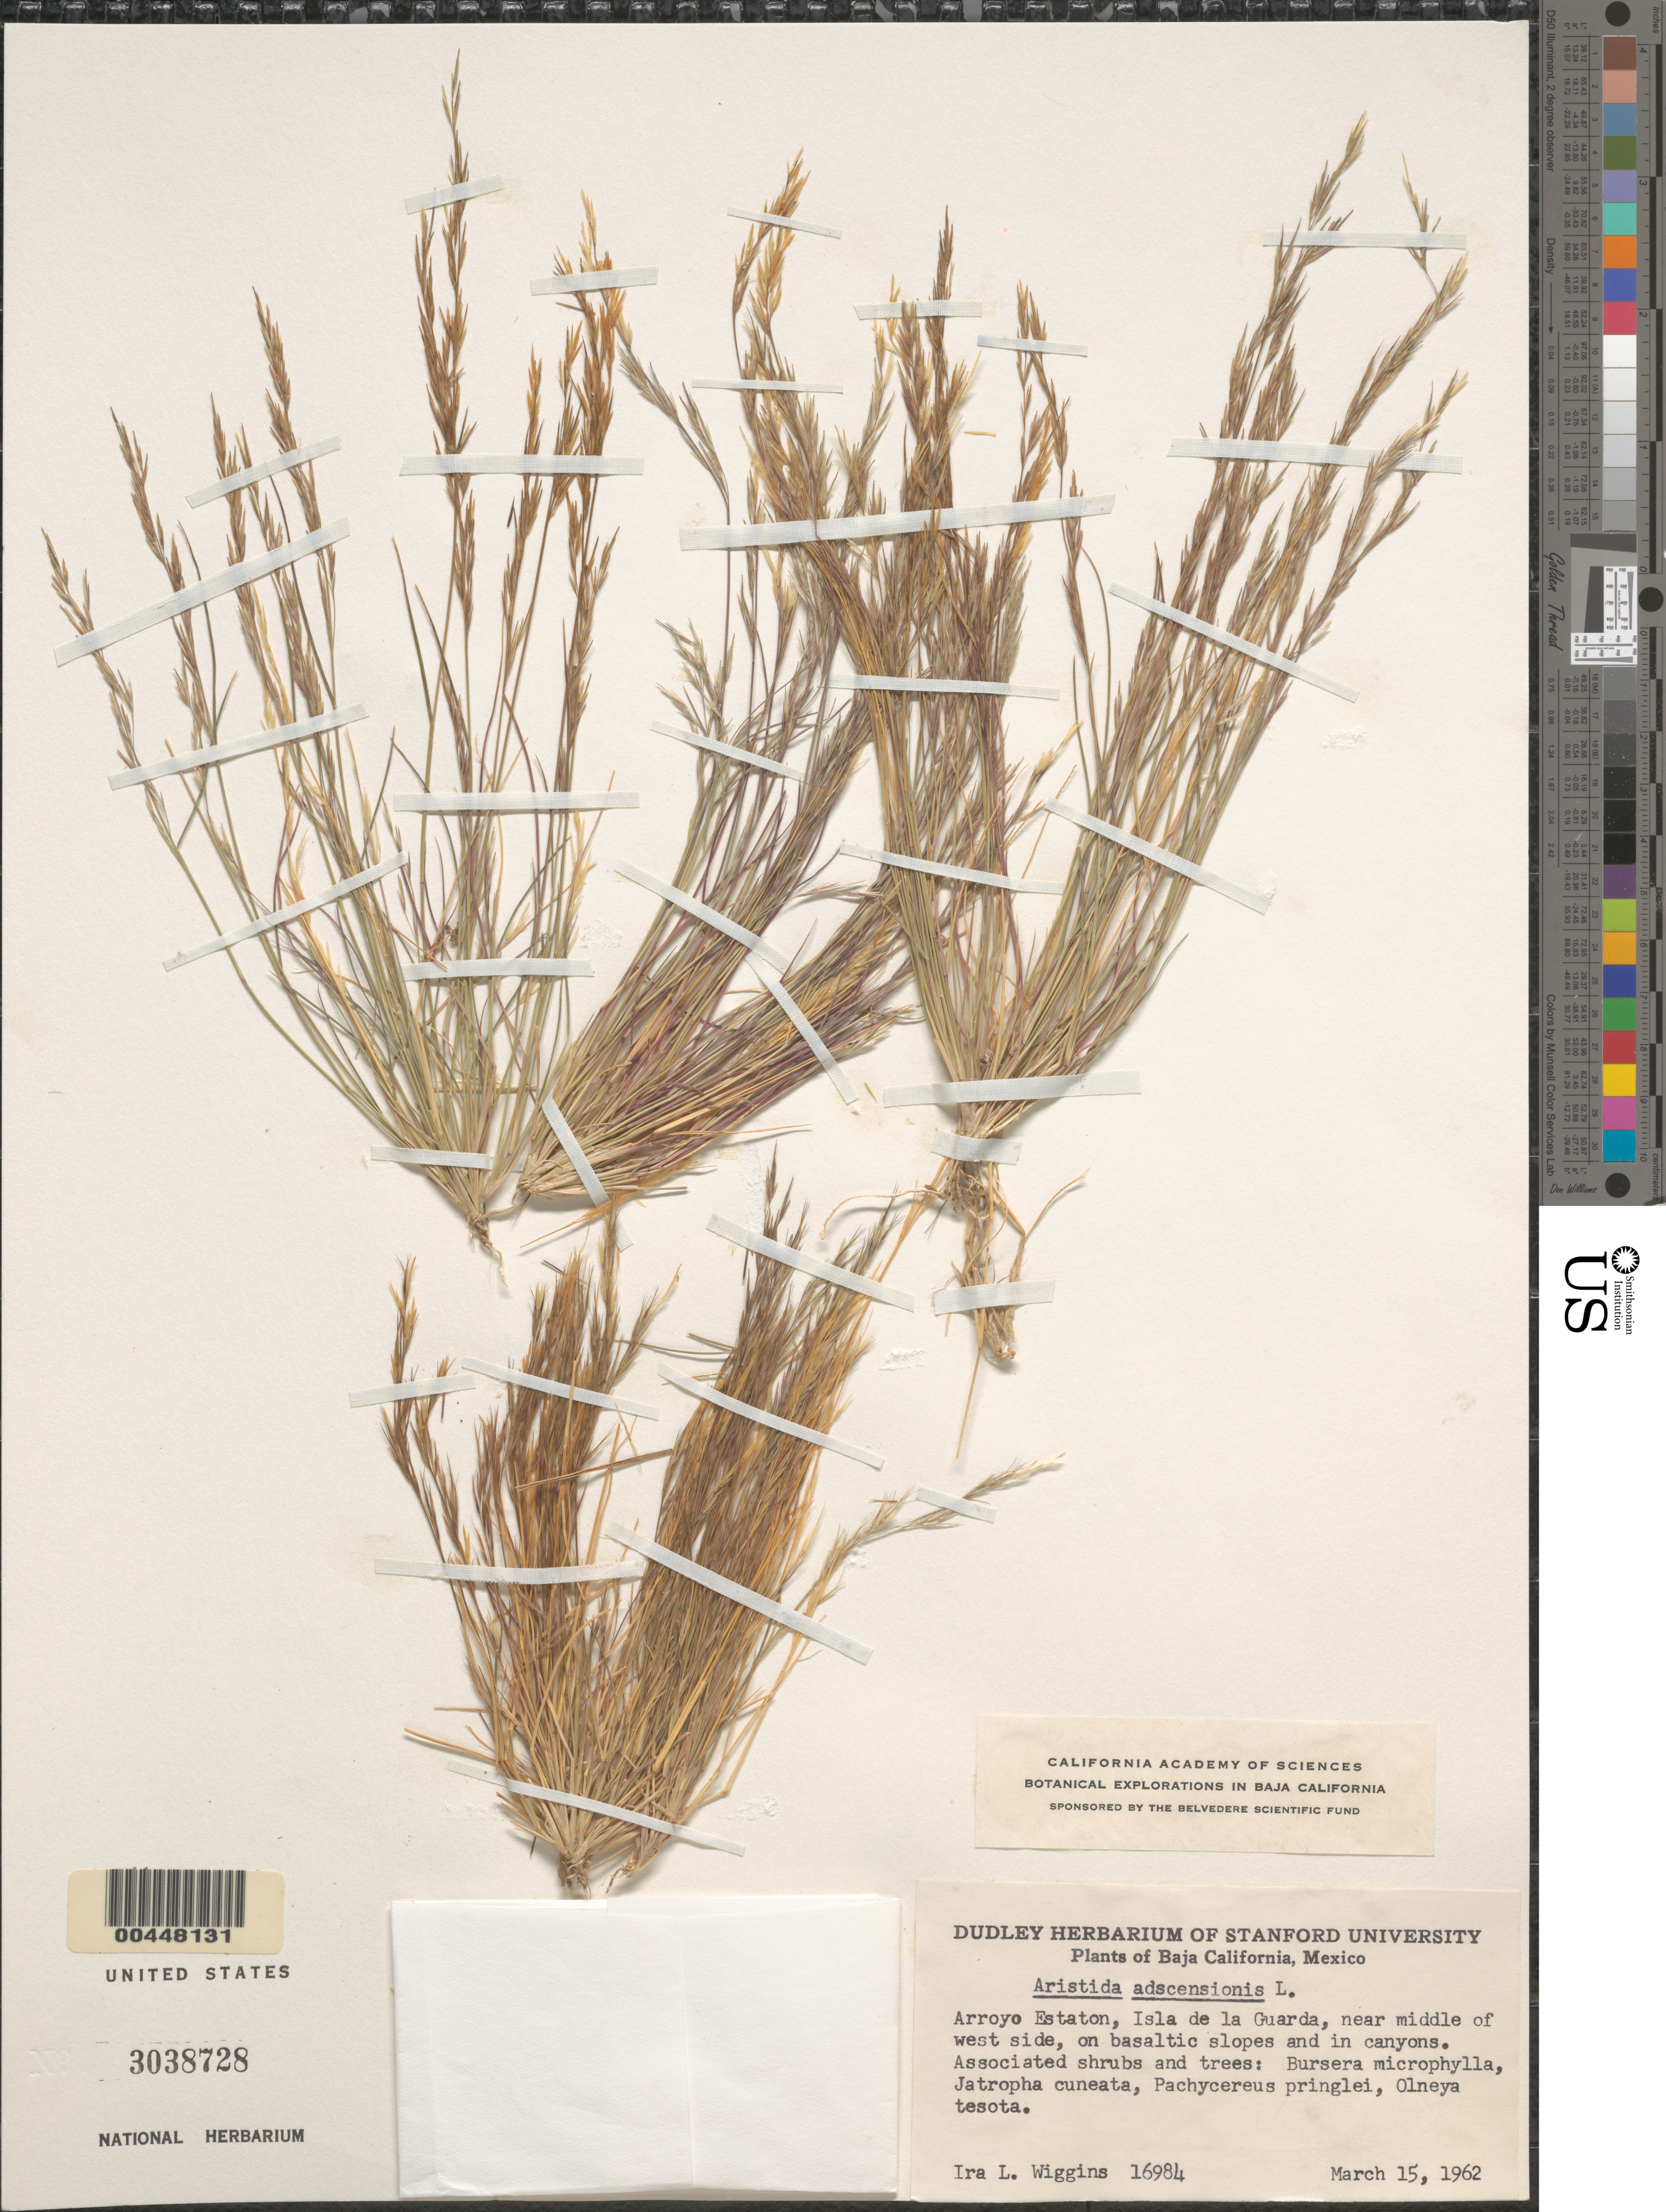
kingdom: Plantae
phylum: Tracheophyta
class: Liliopsida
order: Poales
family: Poaceae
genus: Aristida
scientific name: Aristida adscensionis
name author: L.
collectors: I. L. Wiggins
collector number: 16984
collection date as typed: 15 Mar 1962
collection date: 1962-03-15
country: Mexico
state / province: Baja California Norte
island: Isla Angel de la Guarda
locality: Arroyo Estaton, Isla de la Guarda, near middle of W side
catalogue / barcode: US 3038728